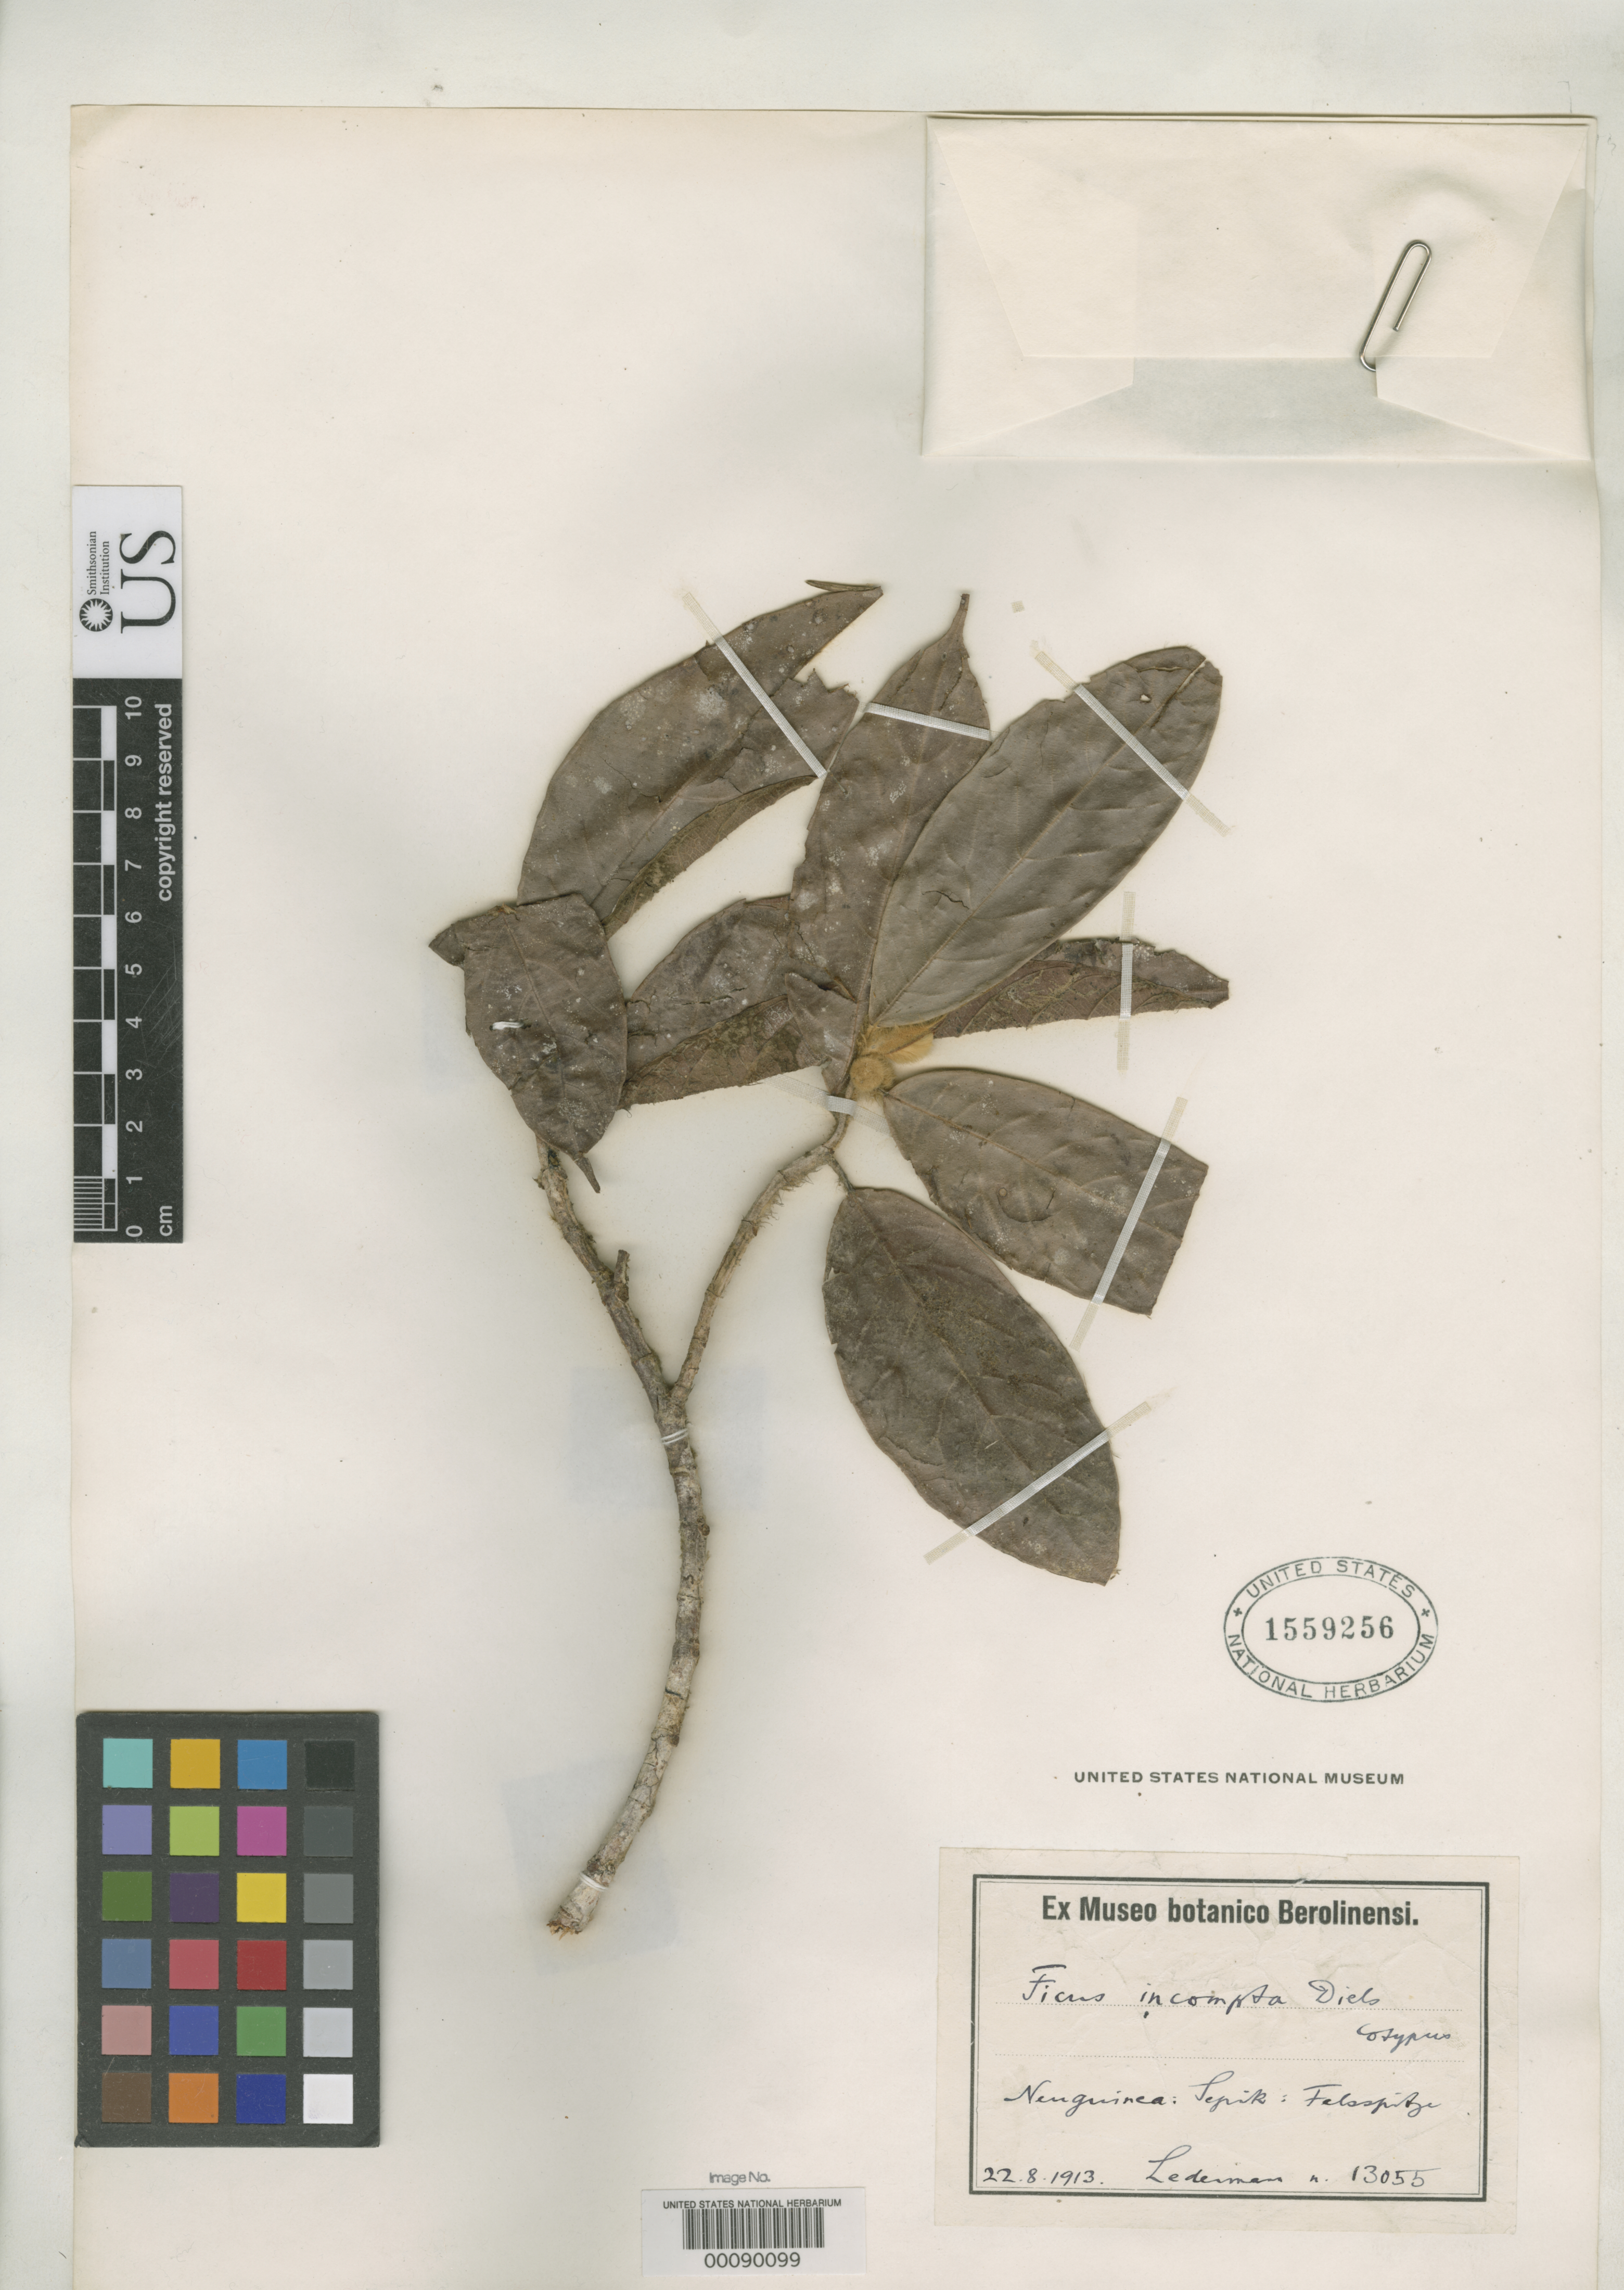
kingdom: Plantae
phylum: Tracheophyta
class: Magnoliopsida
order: Rosales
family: Moraceae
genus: Ficus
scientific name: Ficus incompta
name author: Diels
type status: Isotype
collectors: C. Ledermann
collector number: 13055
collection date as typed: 22 Aug 1913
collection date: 1913-08-22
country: Papua New Guinea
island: New Guinea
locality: Sepik.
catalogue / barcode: US 1559256